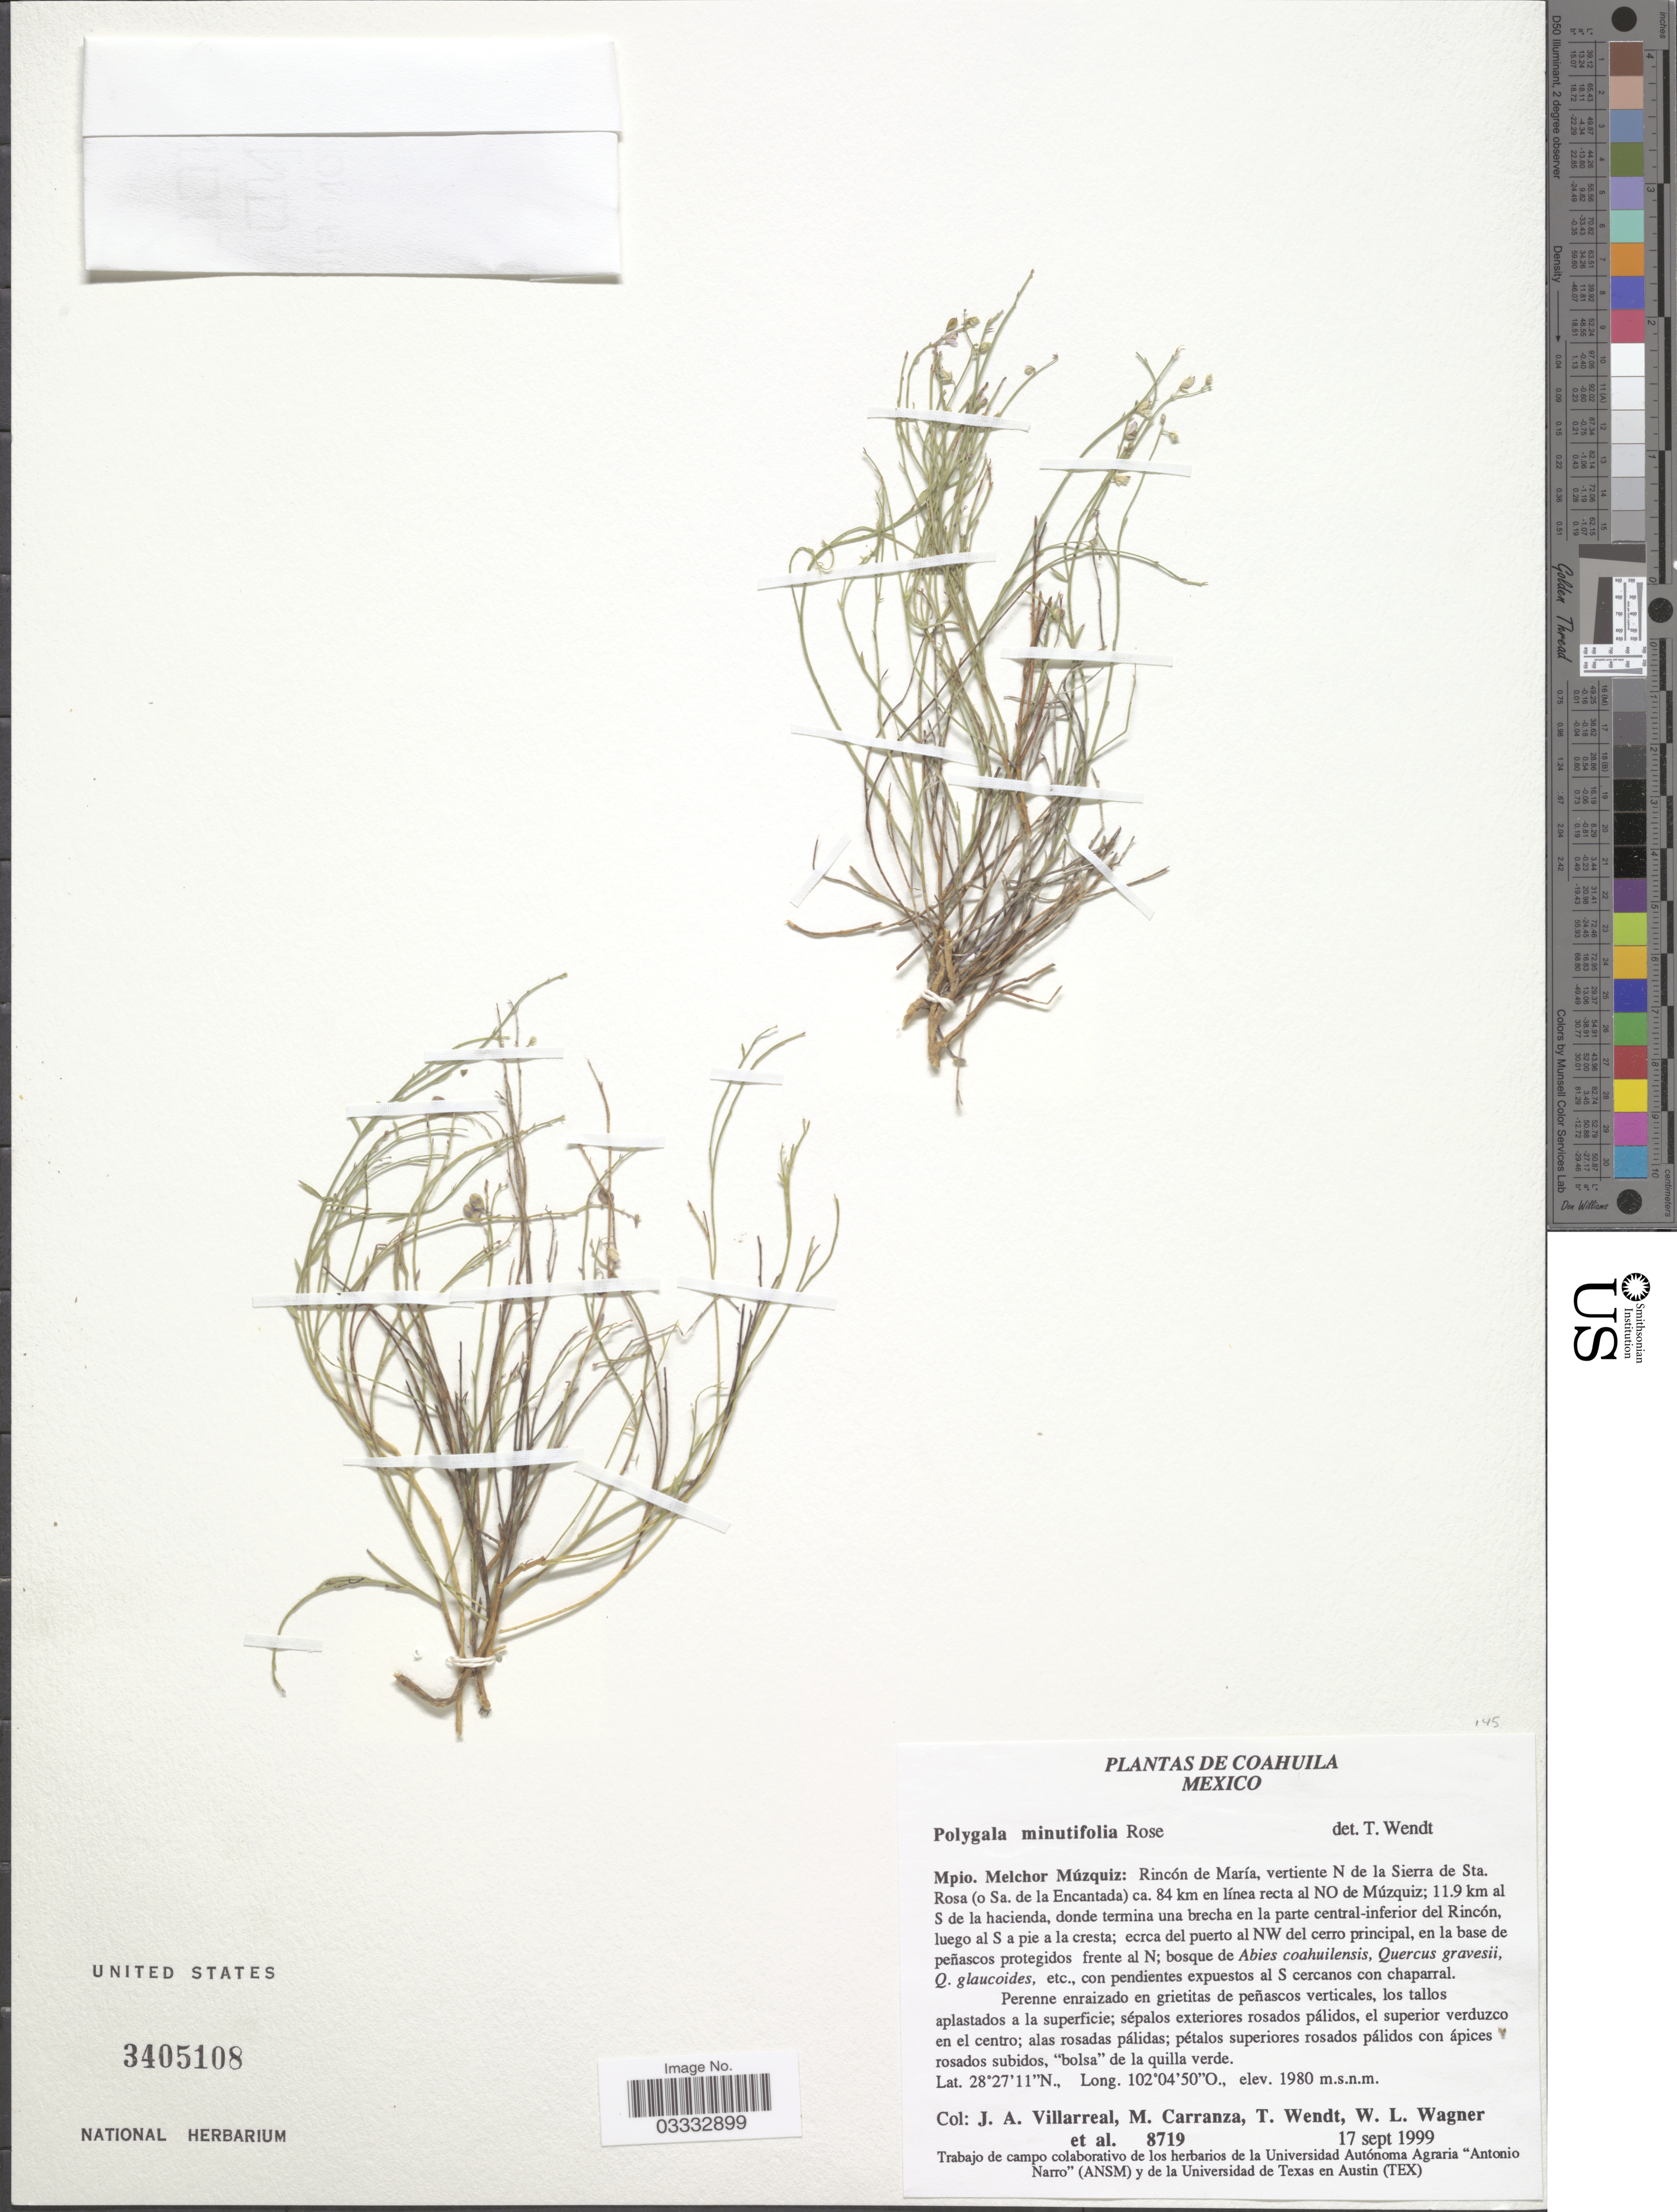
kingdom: Plantae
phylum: Tracheophyta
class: Magnoliopsida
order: Fabales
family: Polygalaceae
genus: Rhinotropis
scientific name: Rhinotropis minutifolia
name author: (Rose) J.R. Abbott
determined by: Strong, Mark T., (BOT), Smithsonian Institution - National Museum of Natural History (UNITED STATES)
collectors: J. Villareal, M. Carranza, T. L. Wendt, W. L. Wagner & et al.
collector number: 8719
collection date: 1999-09-17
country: Mexico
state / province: Coahuila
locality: Mpio. Melchor Múzquiz: Rincón de María, vertiente N de la Sierra de Sta. Rosa (o Sa. de la Encantada) ca. 84 km en línea recta al NO de Múzquiz; 11.9 km al S de la hacienda, donde termina una brecha en la parte central-inferior del Rincón, luego al S a pie a la cresta; ecrca del puerto al NW del cerro principal, en la base de peñascos protegidos frente al N.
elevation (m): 1980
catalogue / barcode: US 3405108